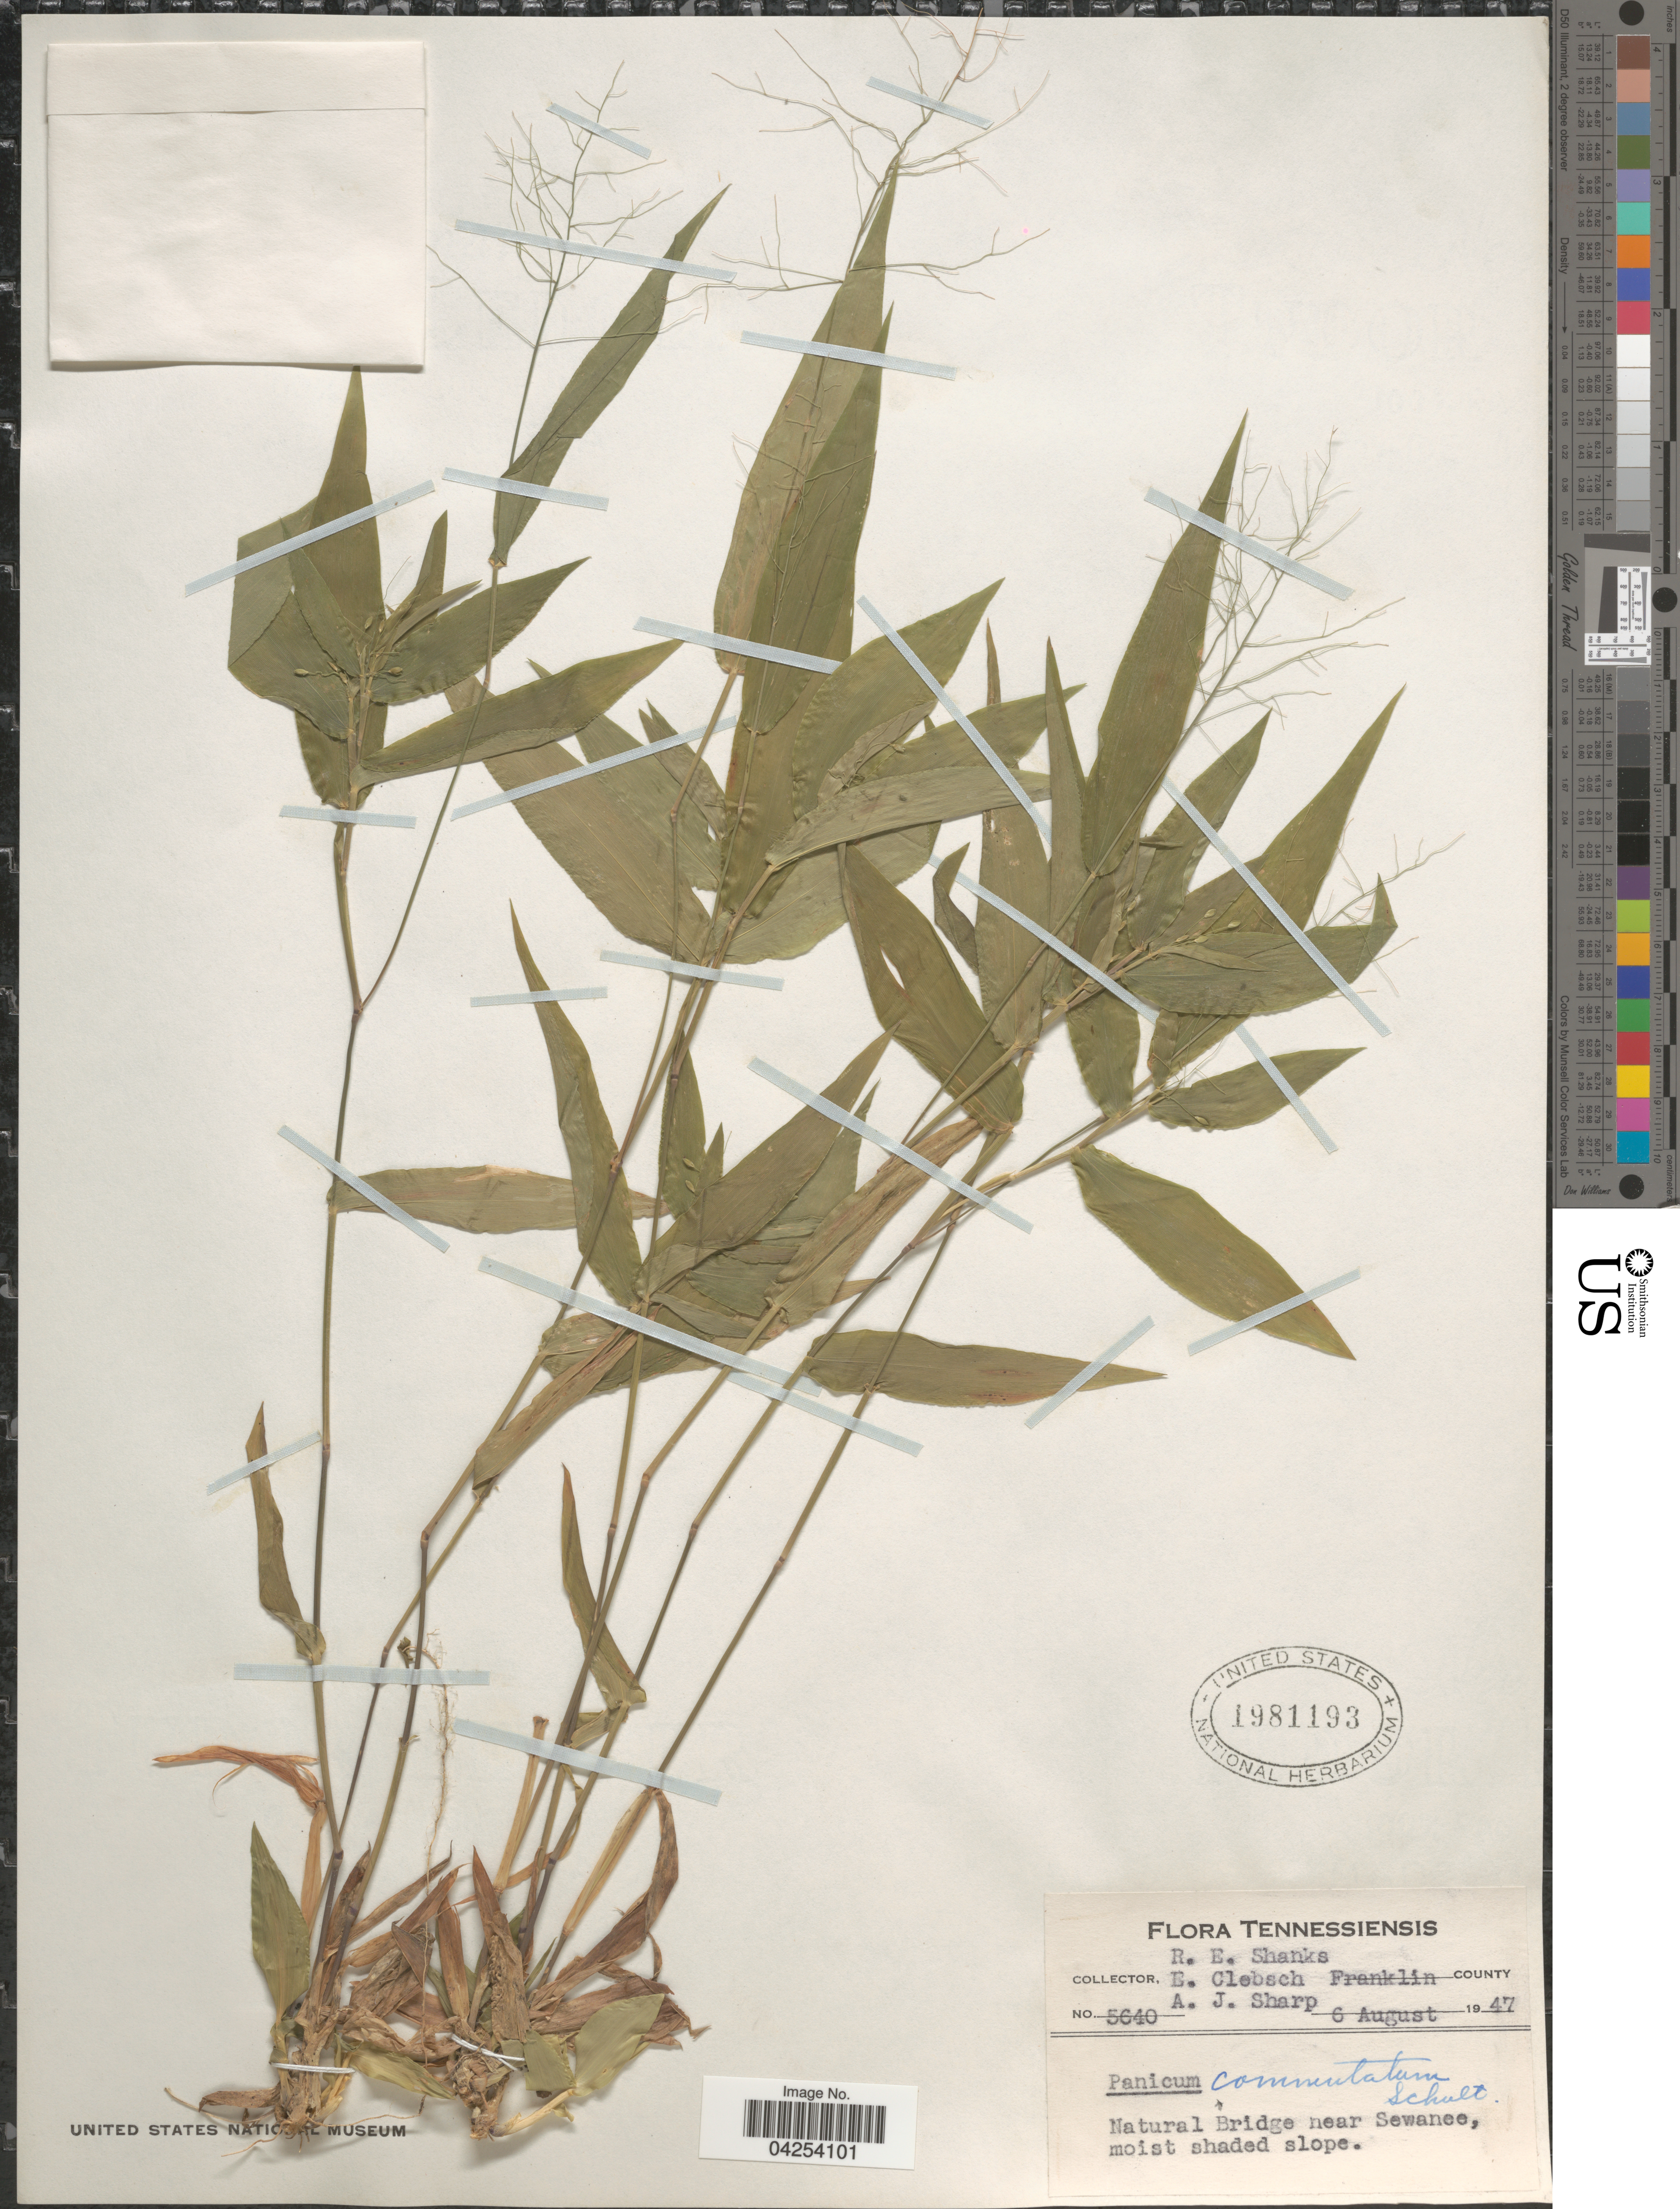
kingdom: Plantae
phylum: Tracheophyta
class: Liliopsida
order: Poales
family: Poaceae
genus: Dichanthelium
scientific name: Dichanthelium commutatum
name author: (Schult.) Gould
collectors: R. Shanks, E. Clebsch & A. J. Sharp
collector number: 5640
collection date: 1947-08-06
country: United States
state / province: Tennessee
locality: Franklin County. Natural Bridge near Sewanee, moist shaded slope.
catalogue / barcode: US 1981193